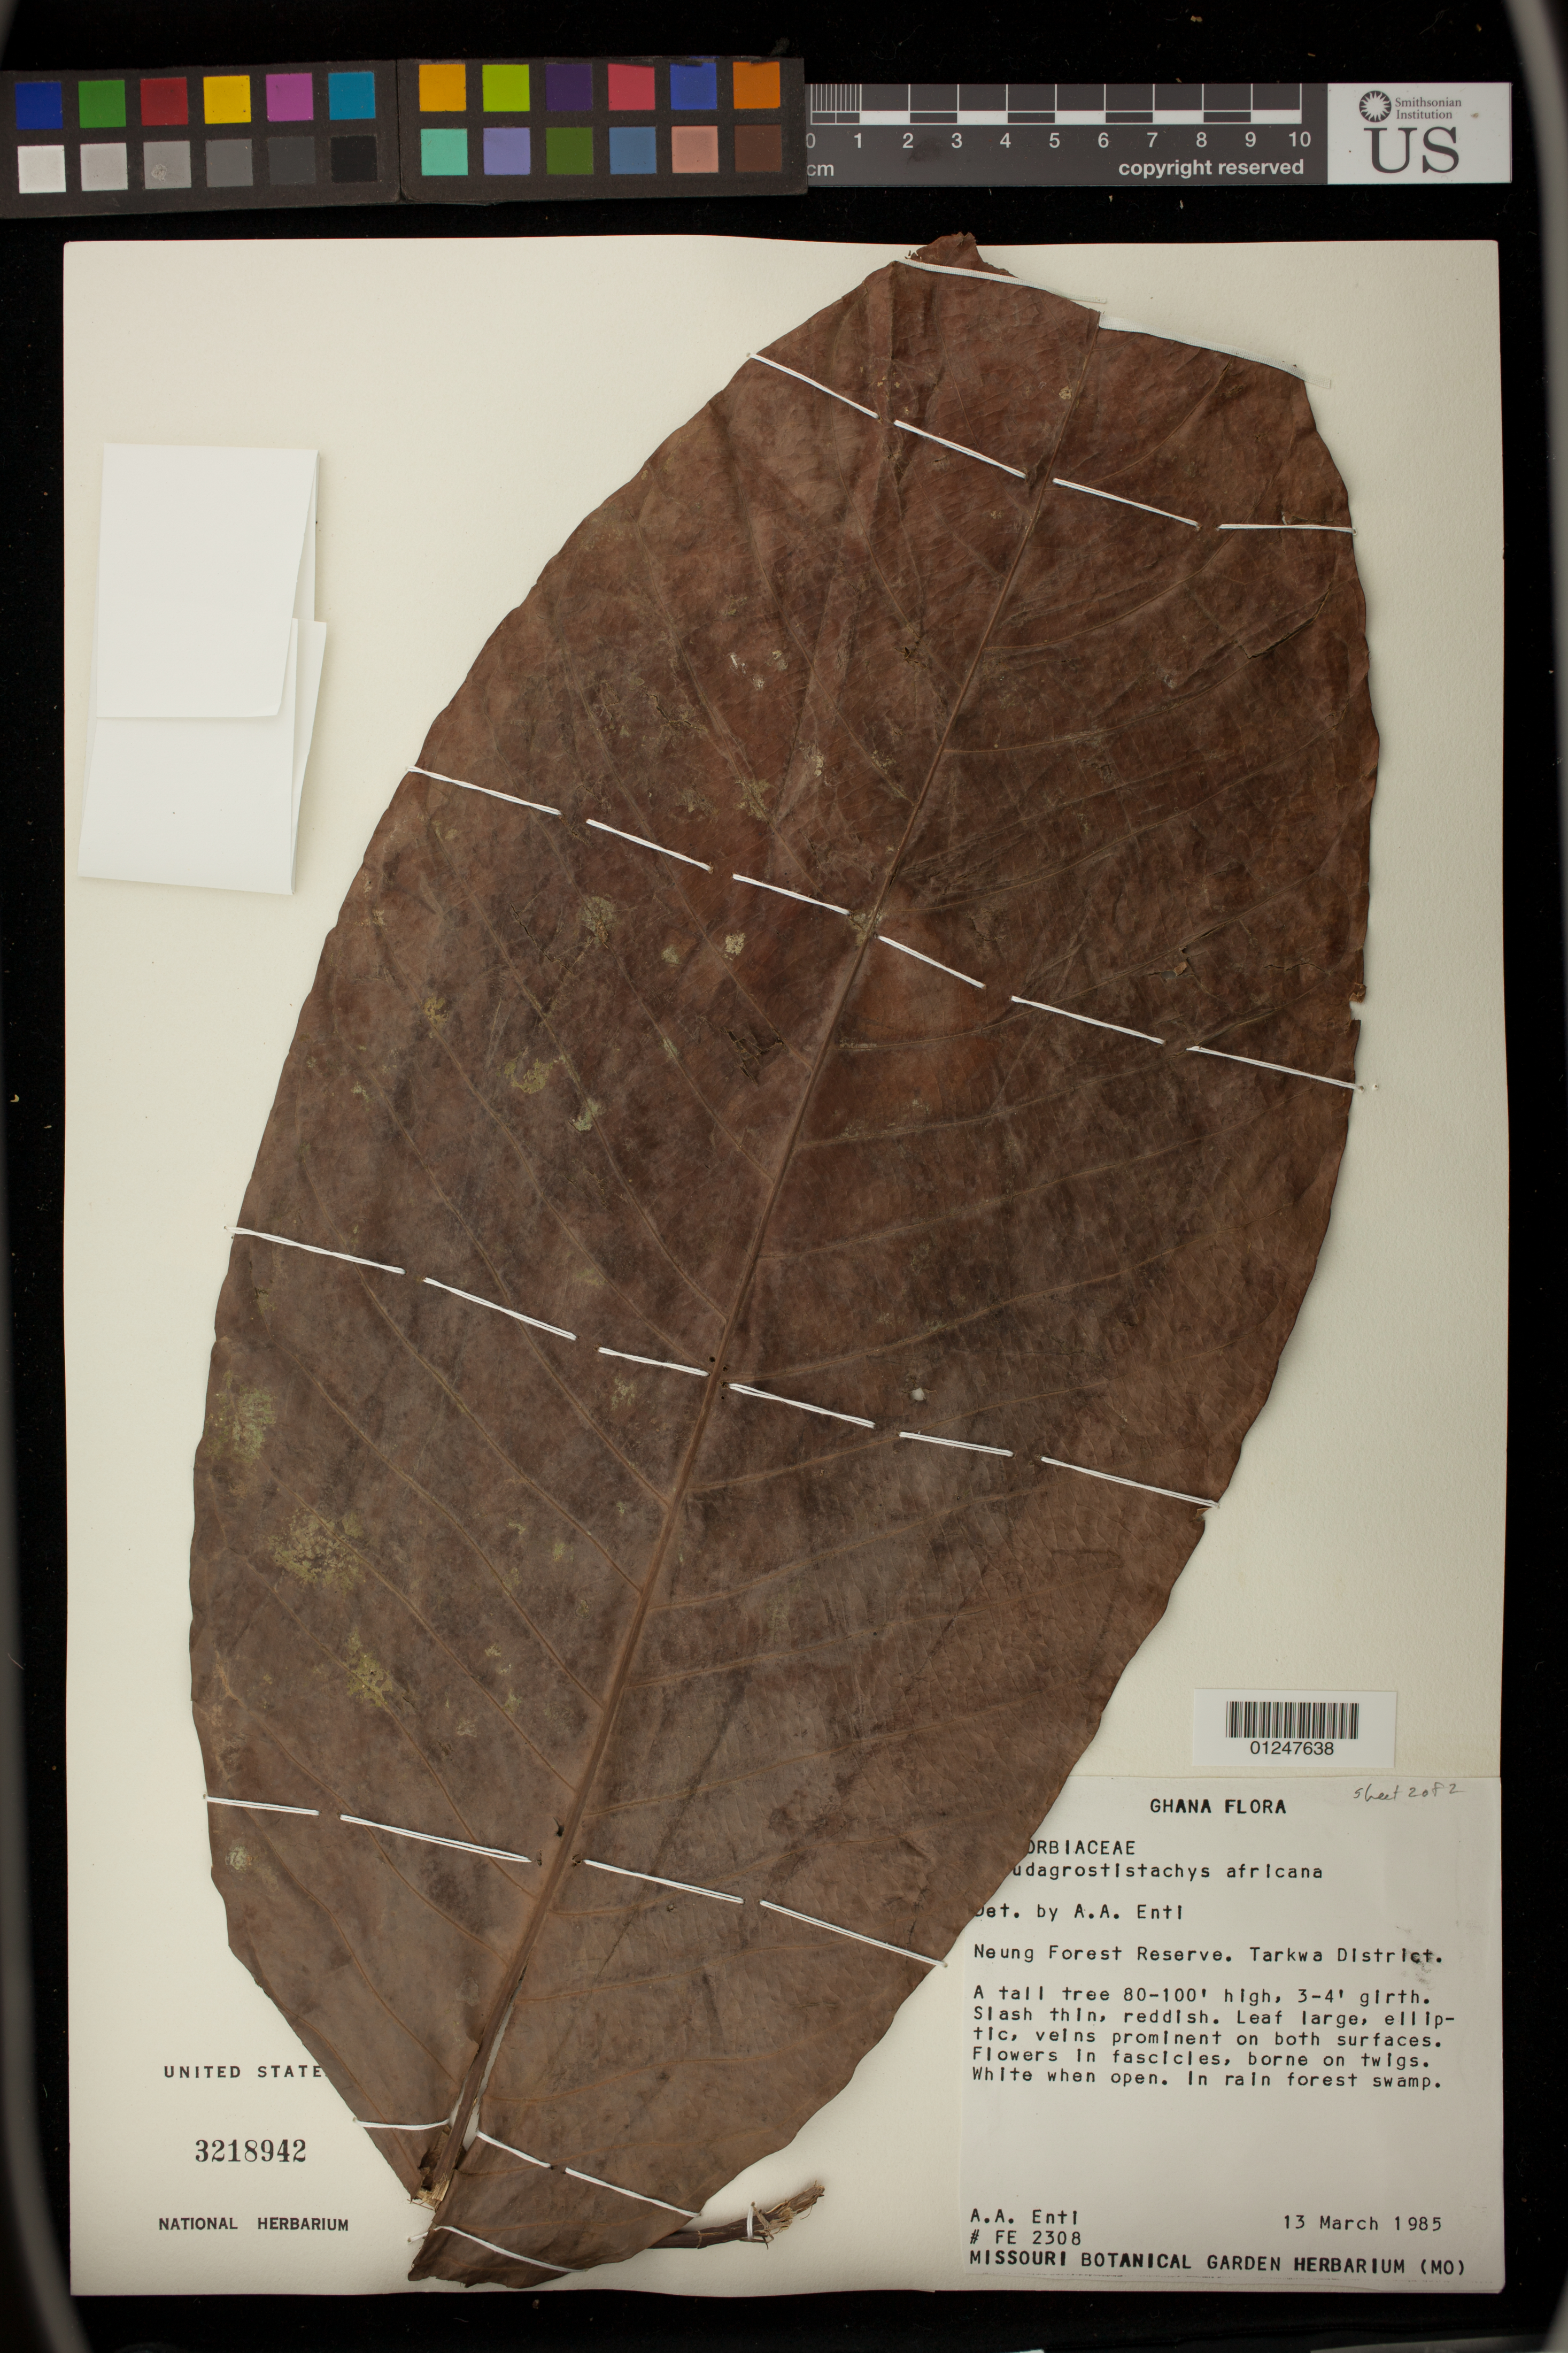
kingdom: Plantae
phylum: Tracheophyta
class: Magnoliopsida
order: Malpighiales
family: Euphorbiaceae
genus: Pseudagrostistachys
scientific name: Pseudagrostistachys africana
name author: (Müll. Arg.) Pax & K. Hoffm.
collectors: A. Enti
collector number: FE 2308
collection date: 1985-03-13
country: Ghana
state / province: Western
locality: Neung Forest Reserve, Tarkwa District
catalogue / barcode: US 3218942